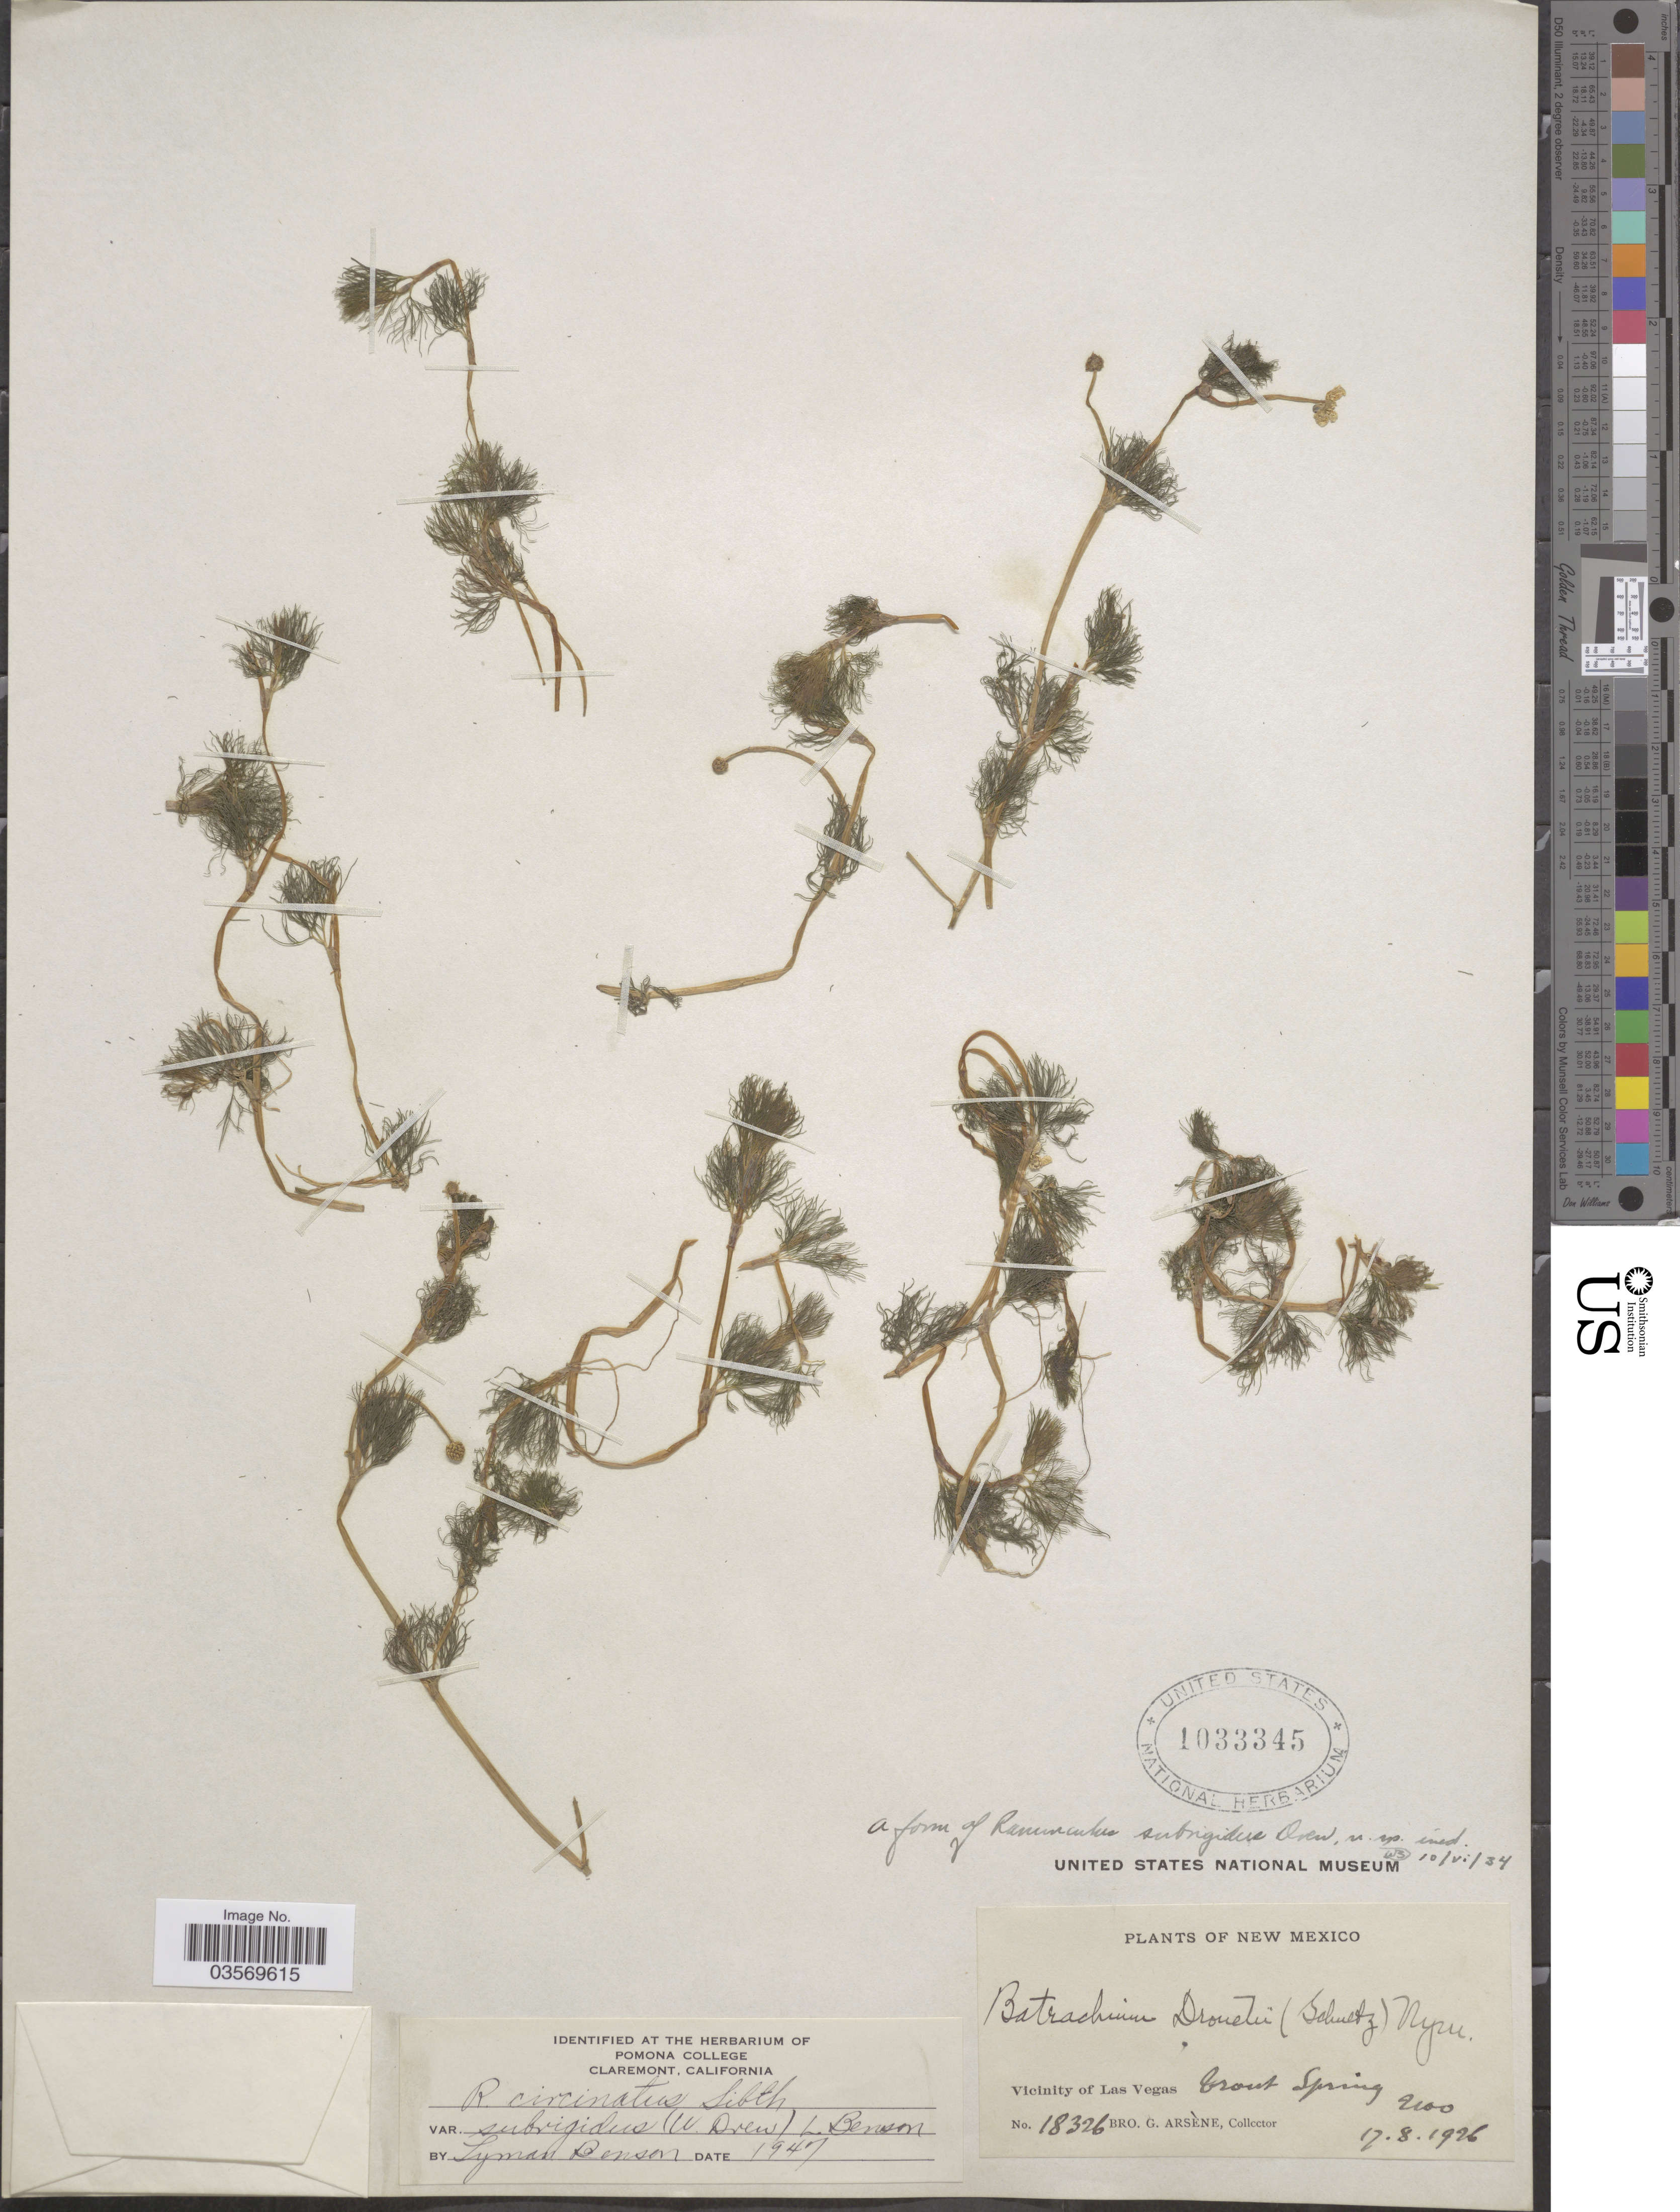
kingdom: Plantae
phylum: Tracheophyta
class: Magnoliopsida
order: Ranunculales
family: Ranunculaceae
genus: Ranunculus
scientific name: Ranunculus subrigidus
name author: W.B. Drew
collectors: Bro. G. Arsène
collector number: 18326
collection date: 1926-08-17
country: United States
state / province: New Mexico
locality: Vicinity of Las Vegas. Trout Spring.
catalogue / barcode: US 1033345